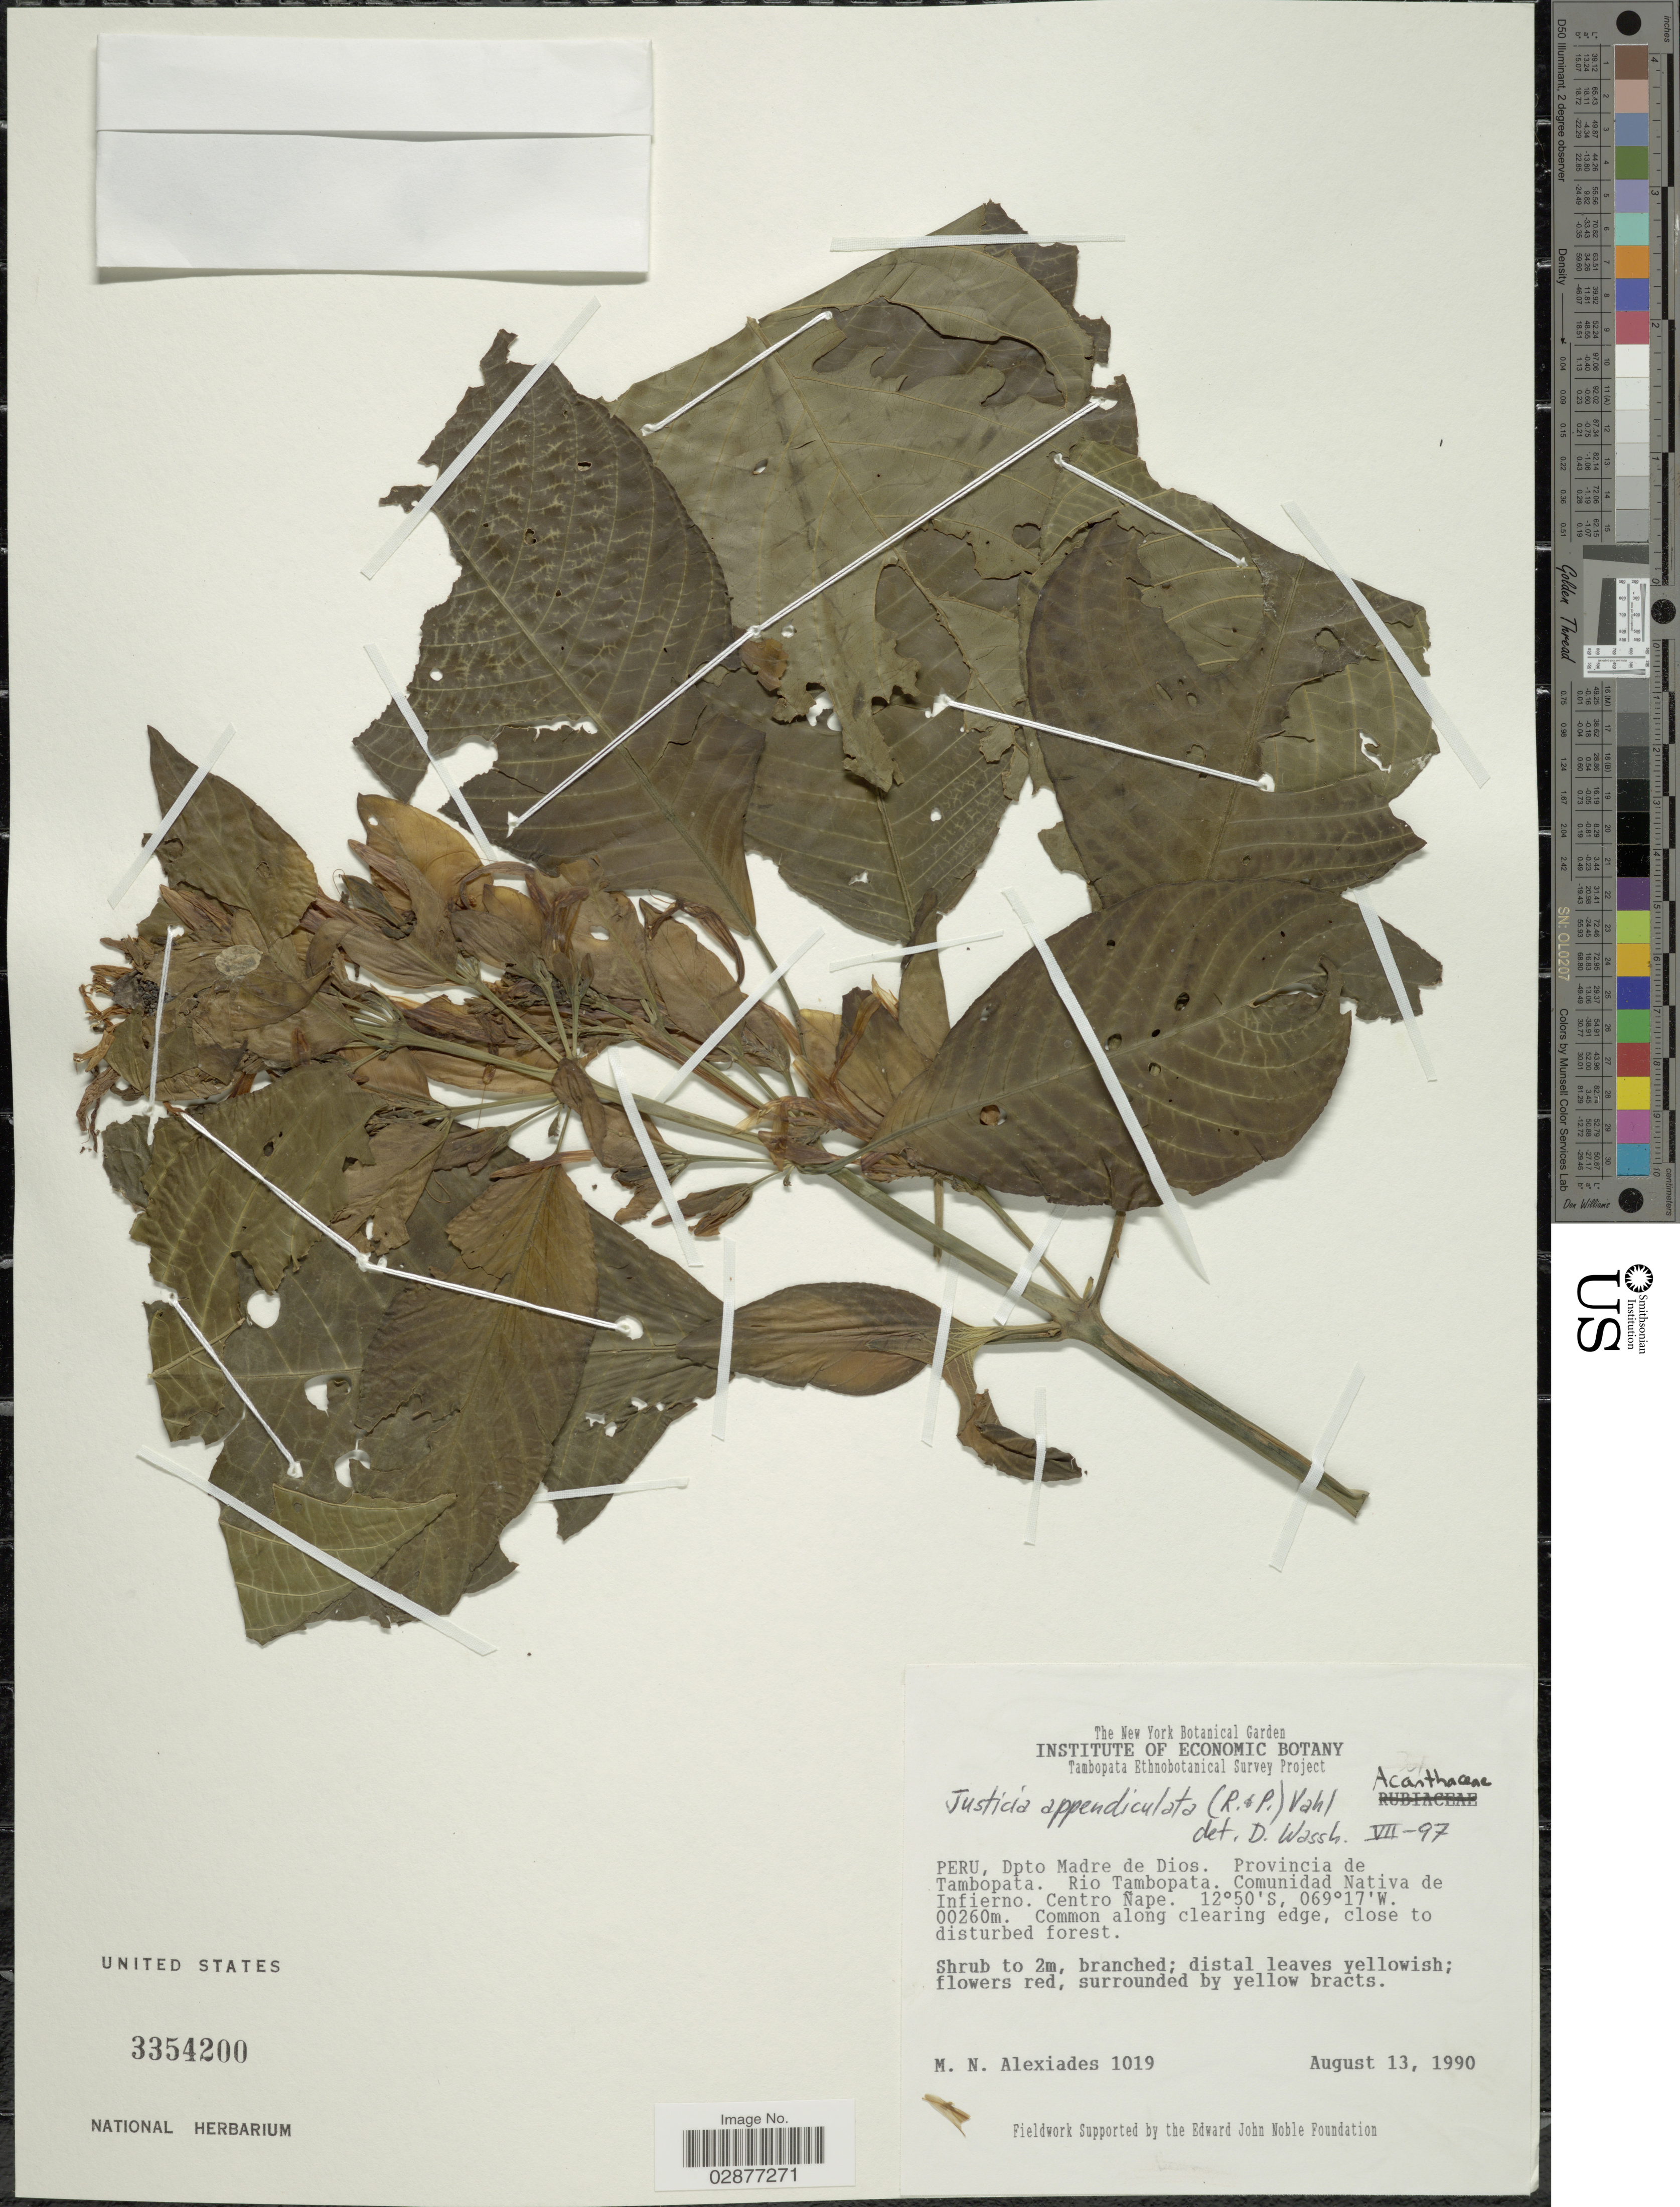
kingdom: Plantae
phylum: Tracheophyta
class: Magnoliopsida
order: Lamiales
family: Acanthaceae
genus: Justicia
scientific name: Justicia appendiculata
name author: (Ruiz & Pav.) Vahl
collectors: M. Alexiades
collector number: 1019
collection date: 1990-08-13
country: Peru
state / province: Madre de Dios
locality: Dpto Madre de Dios. Provincdia de Tambopata. Rio Tambopata. Comunidad Nativa de Infierno. Centro Ñape.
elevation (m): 260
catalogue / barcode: US 3354200